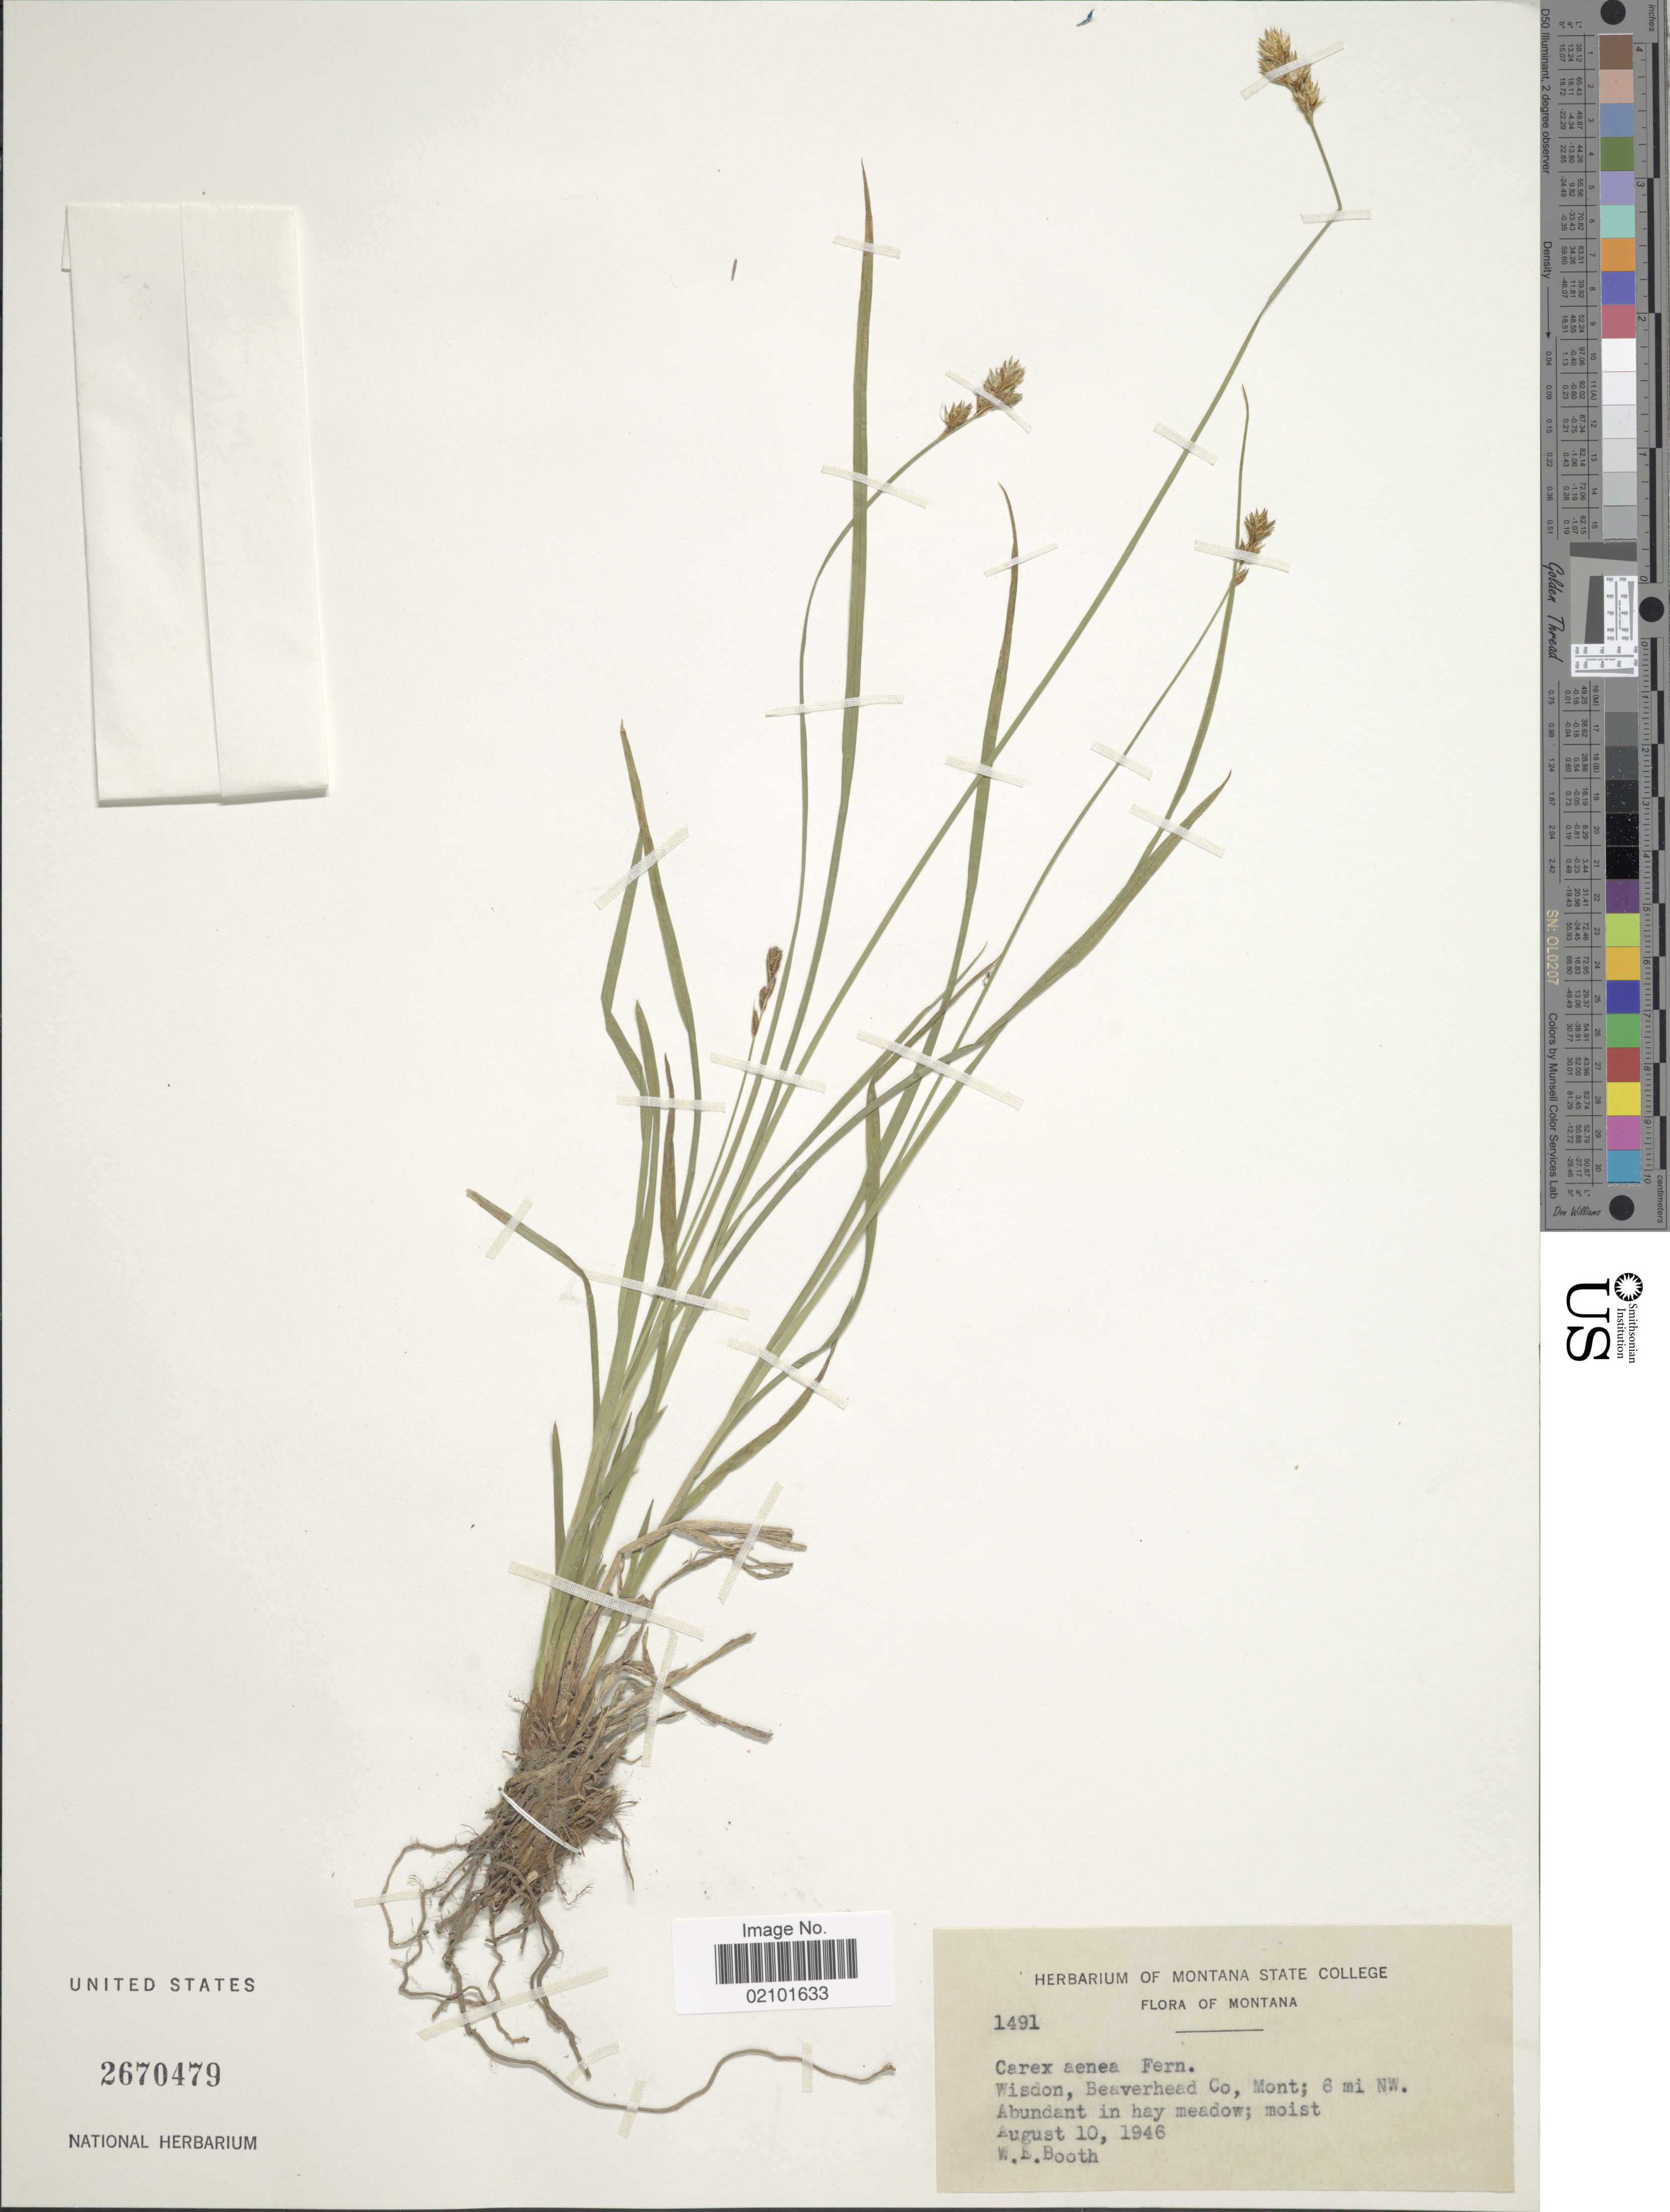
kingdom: Plantae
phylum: Tracheophyta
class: Liliopsida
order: Poales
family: Cyperaceae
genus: Carex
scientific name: Carex foenea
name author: Willd.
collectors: W. Booth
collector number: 1491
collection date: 1946-08-10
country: United States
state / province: Montana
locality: Wisdon, Beaverhead Co.; 6 mi NW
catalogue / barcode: US 2670479